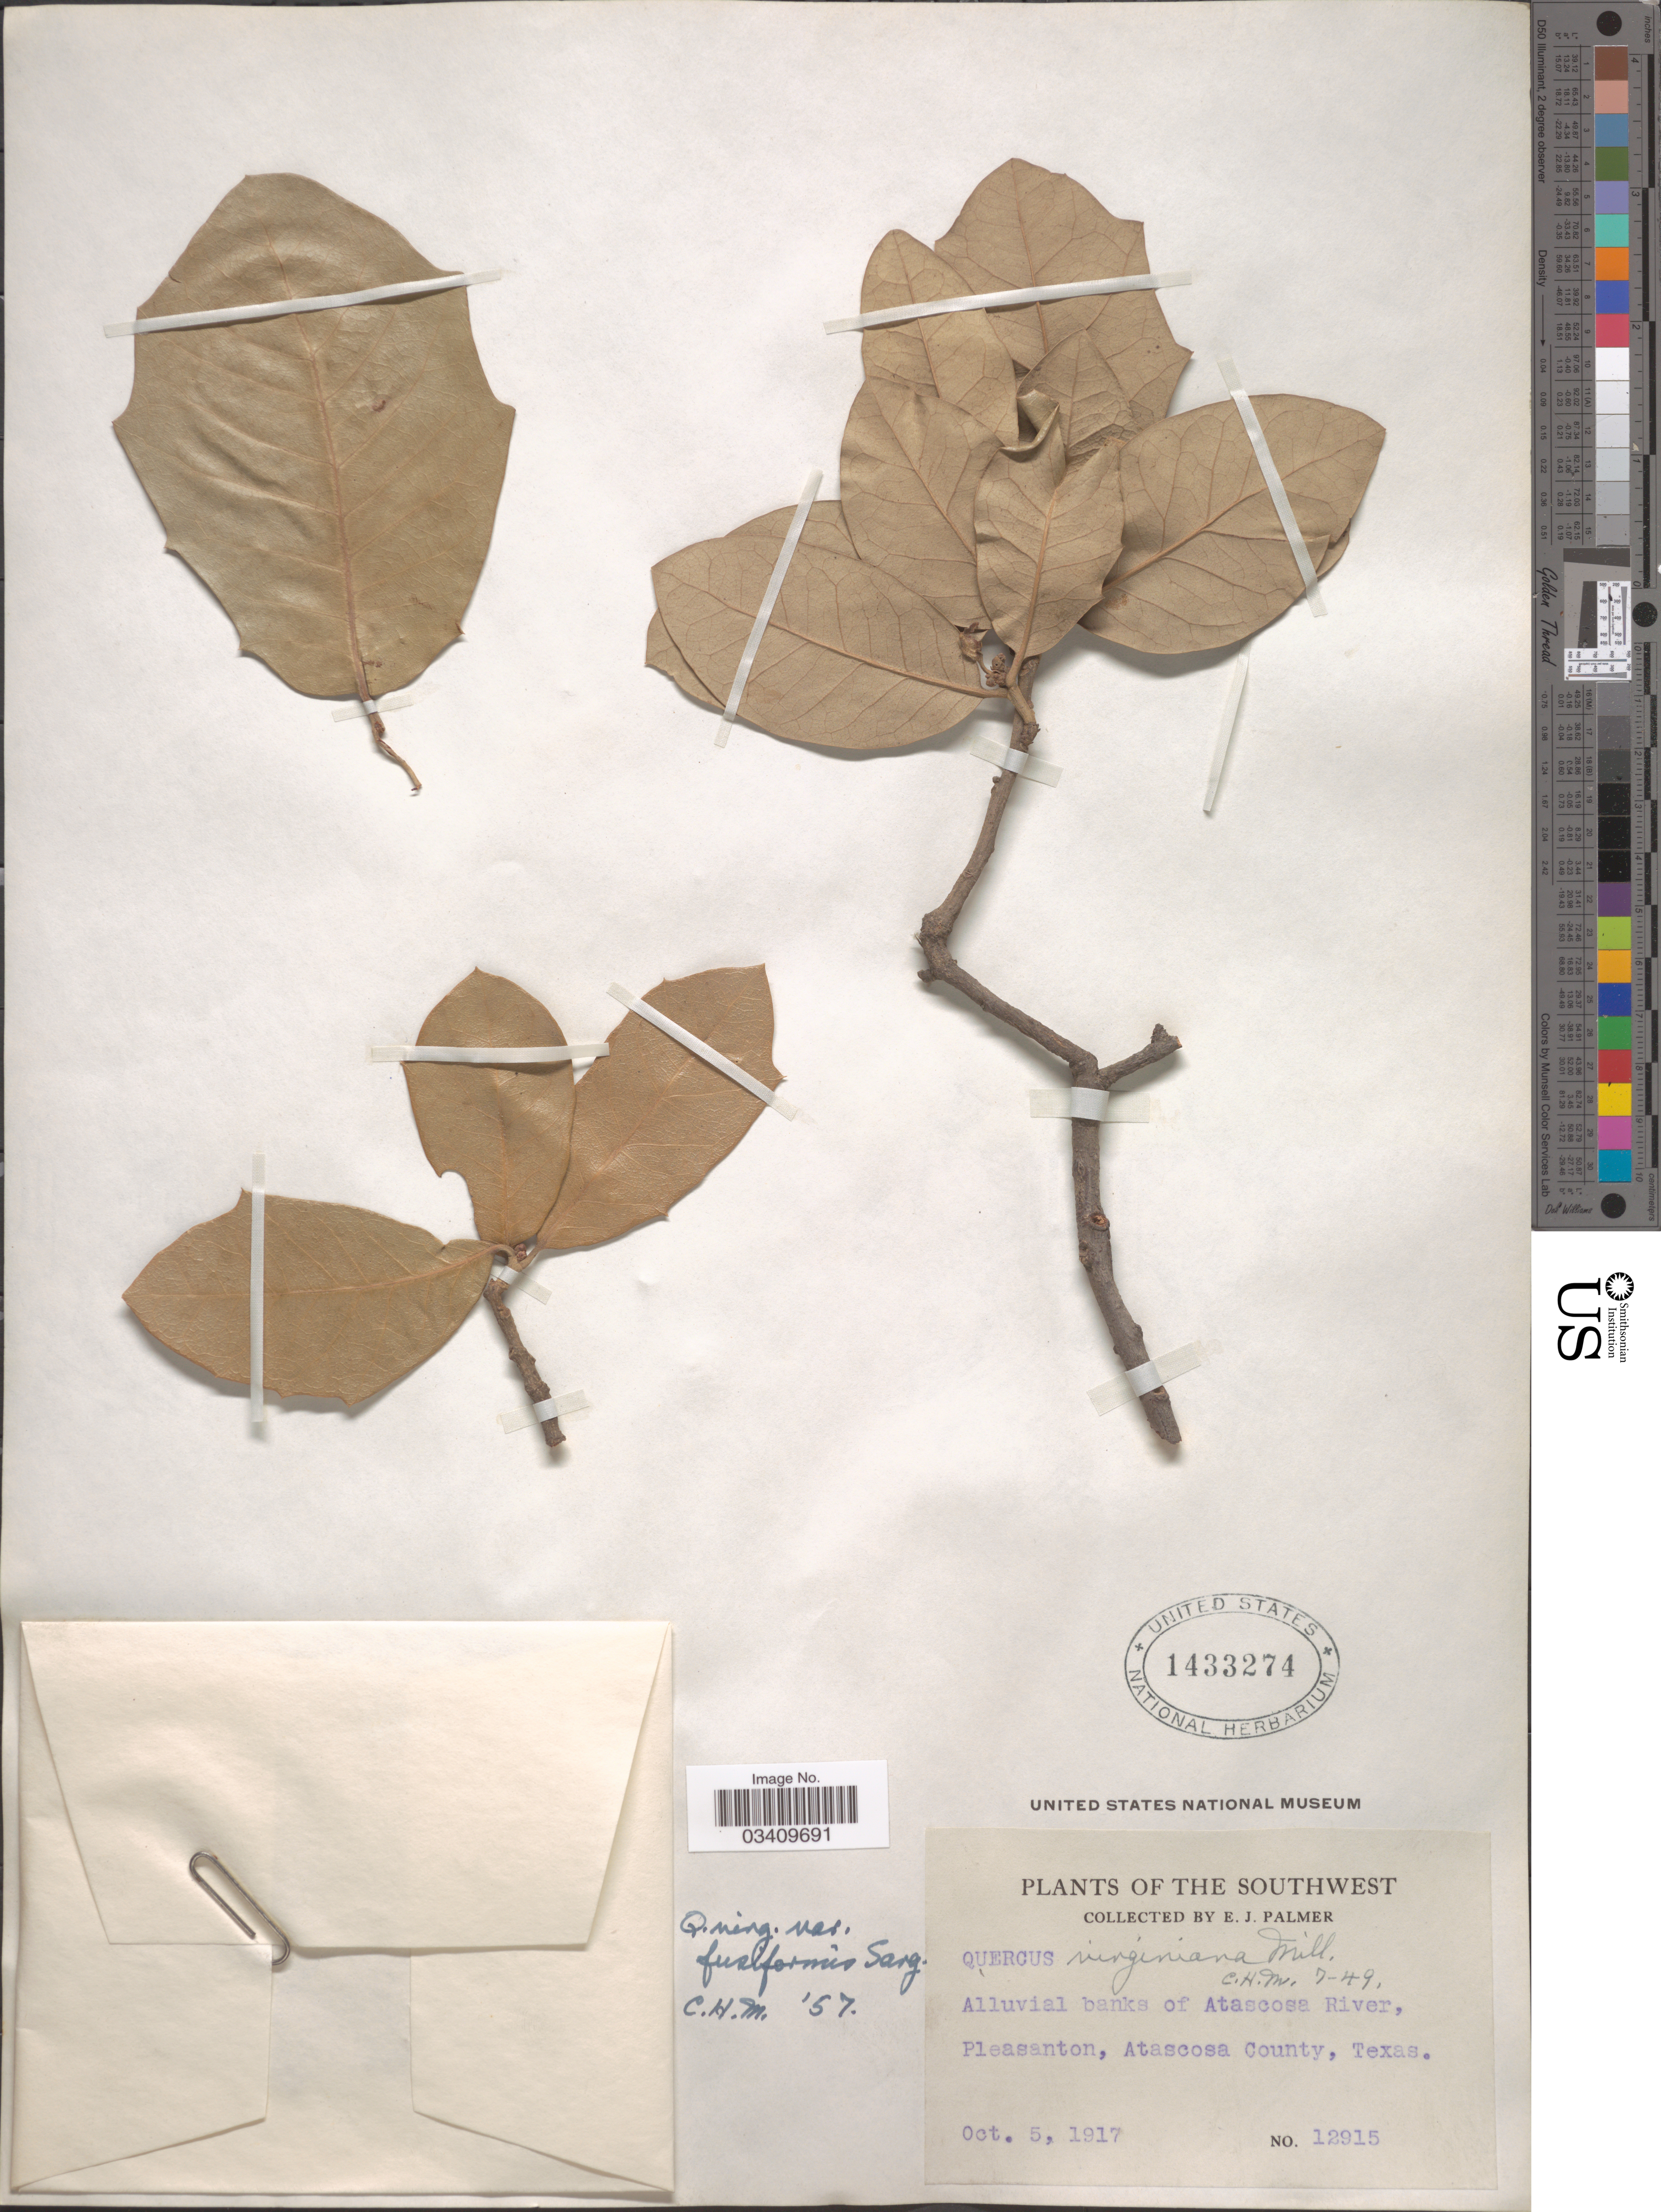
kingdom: Plantae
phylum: Tracheophyta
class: Magnoliopsida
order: Fagales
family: Fagaceae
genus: Quercus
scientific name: Quercus virginiana var. fusiformis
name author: (Small) Sarg.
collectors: E. J. Palmer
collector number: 12915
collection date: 1917-10-05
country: United States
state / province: Texas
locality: Southwest. Alluvial banks of Atascosa River, Pleasanton, Atascosa County.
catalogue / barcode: US 1433274